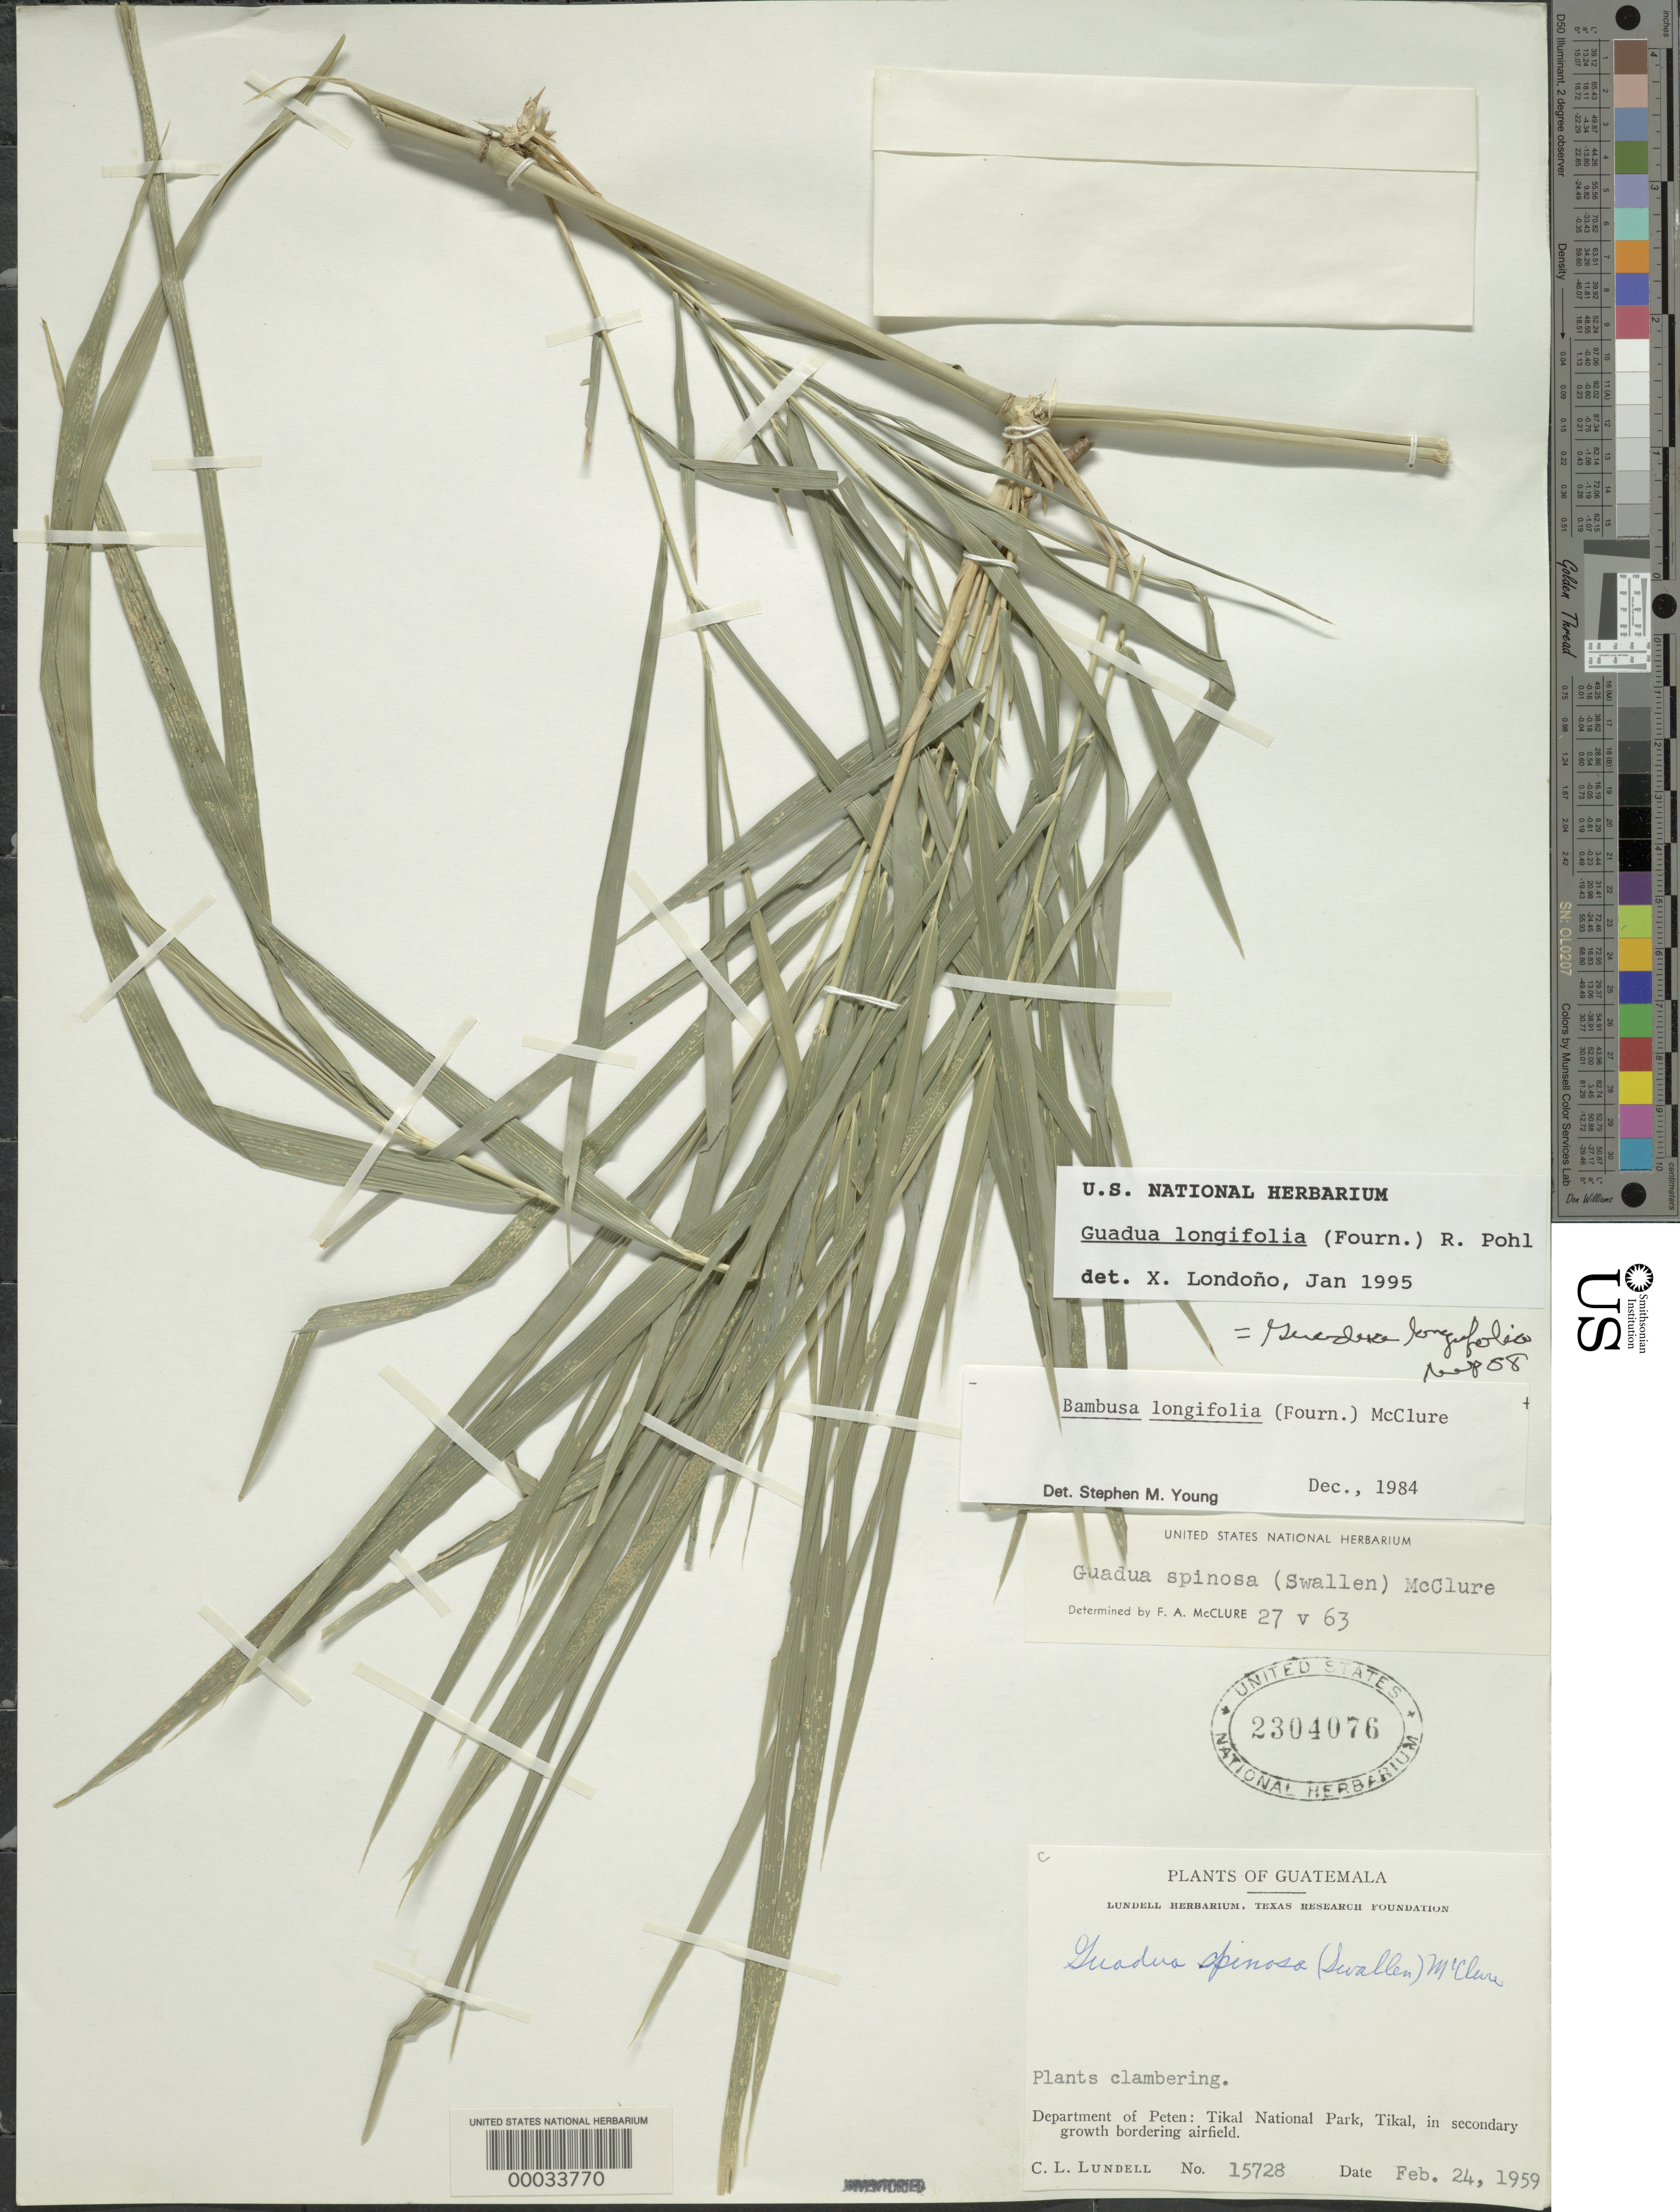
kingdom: Plantae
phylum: Tracheophyta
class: Liliopsida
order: Poales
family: Poaceae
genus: Guadua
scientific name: Guadua longifolia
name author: (E. Fourn.) R.W. Pohl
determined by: Londoño, X., (TULV), Jardin Botanico "Juan Maria Cespedes"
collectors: C. L. Lundell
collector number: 15728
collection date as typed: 24 Feb 1959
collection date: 1959-02-24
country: Guatemala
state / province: El Petén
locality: Tikal ant. park, Tikal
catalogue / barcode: US 2304076